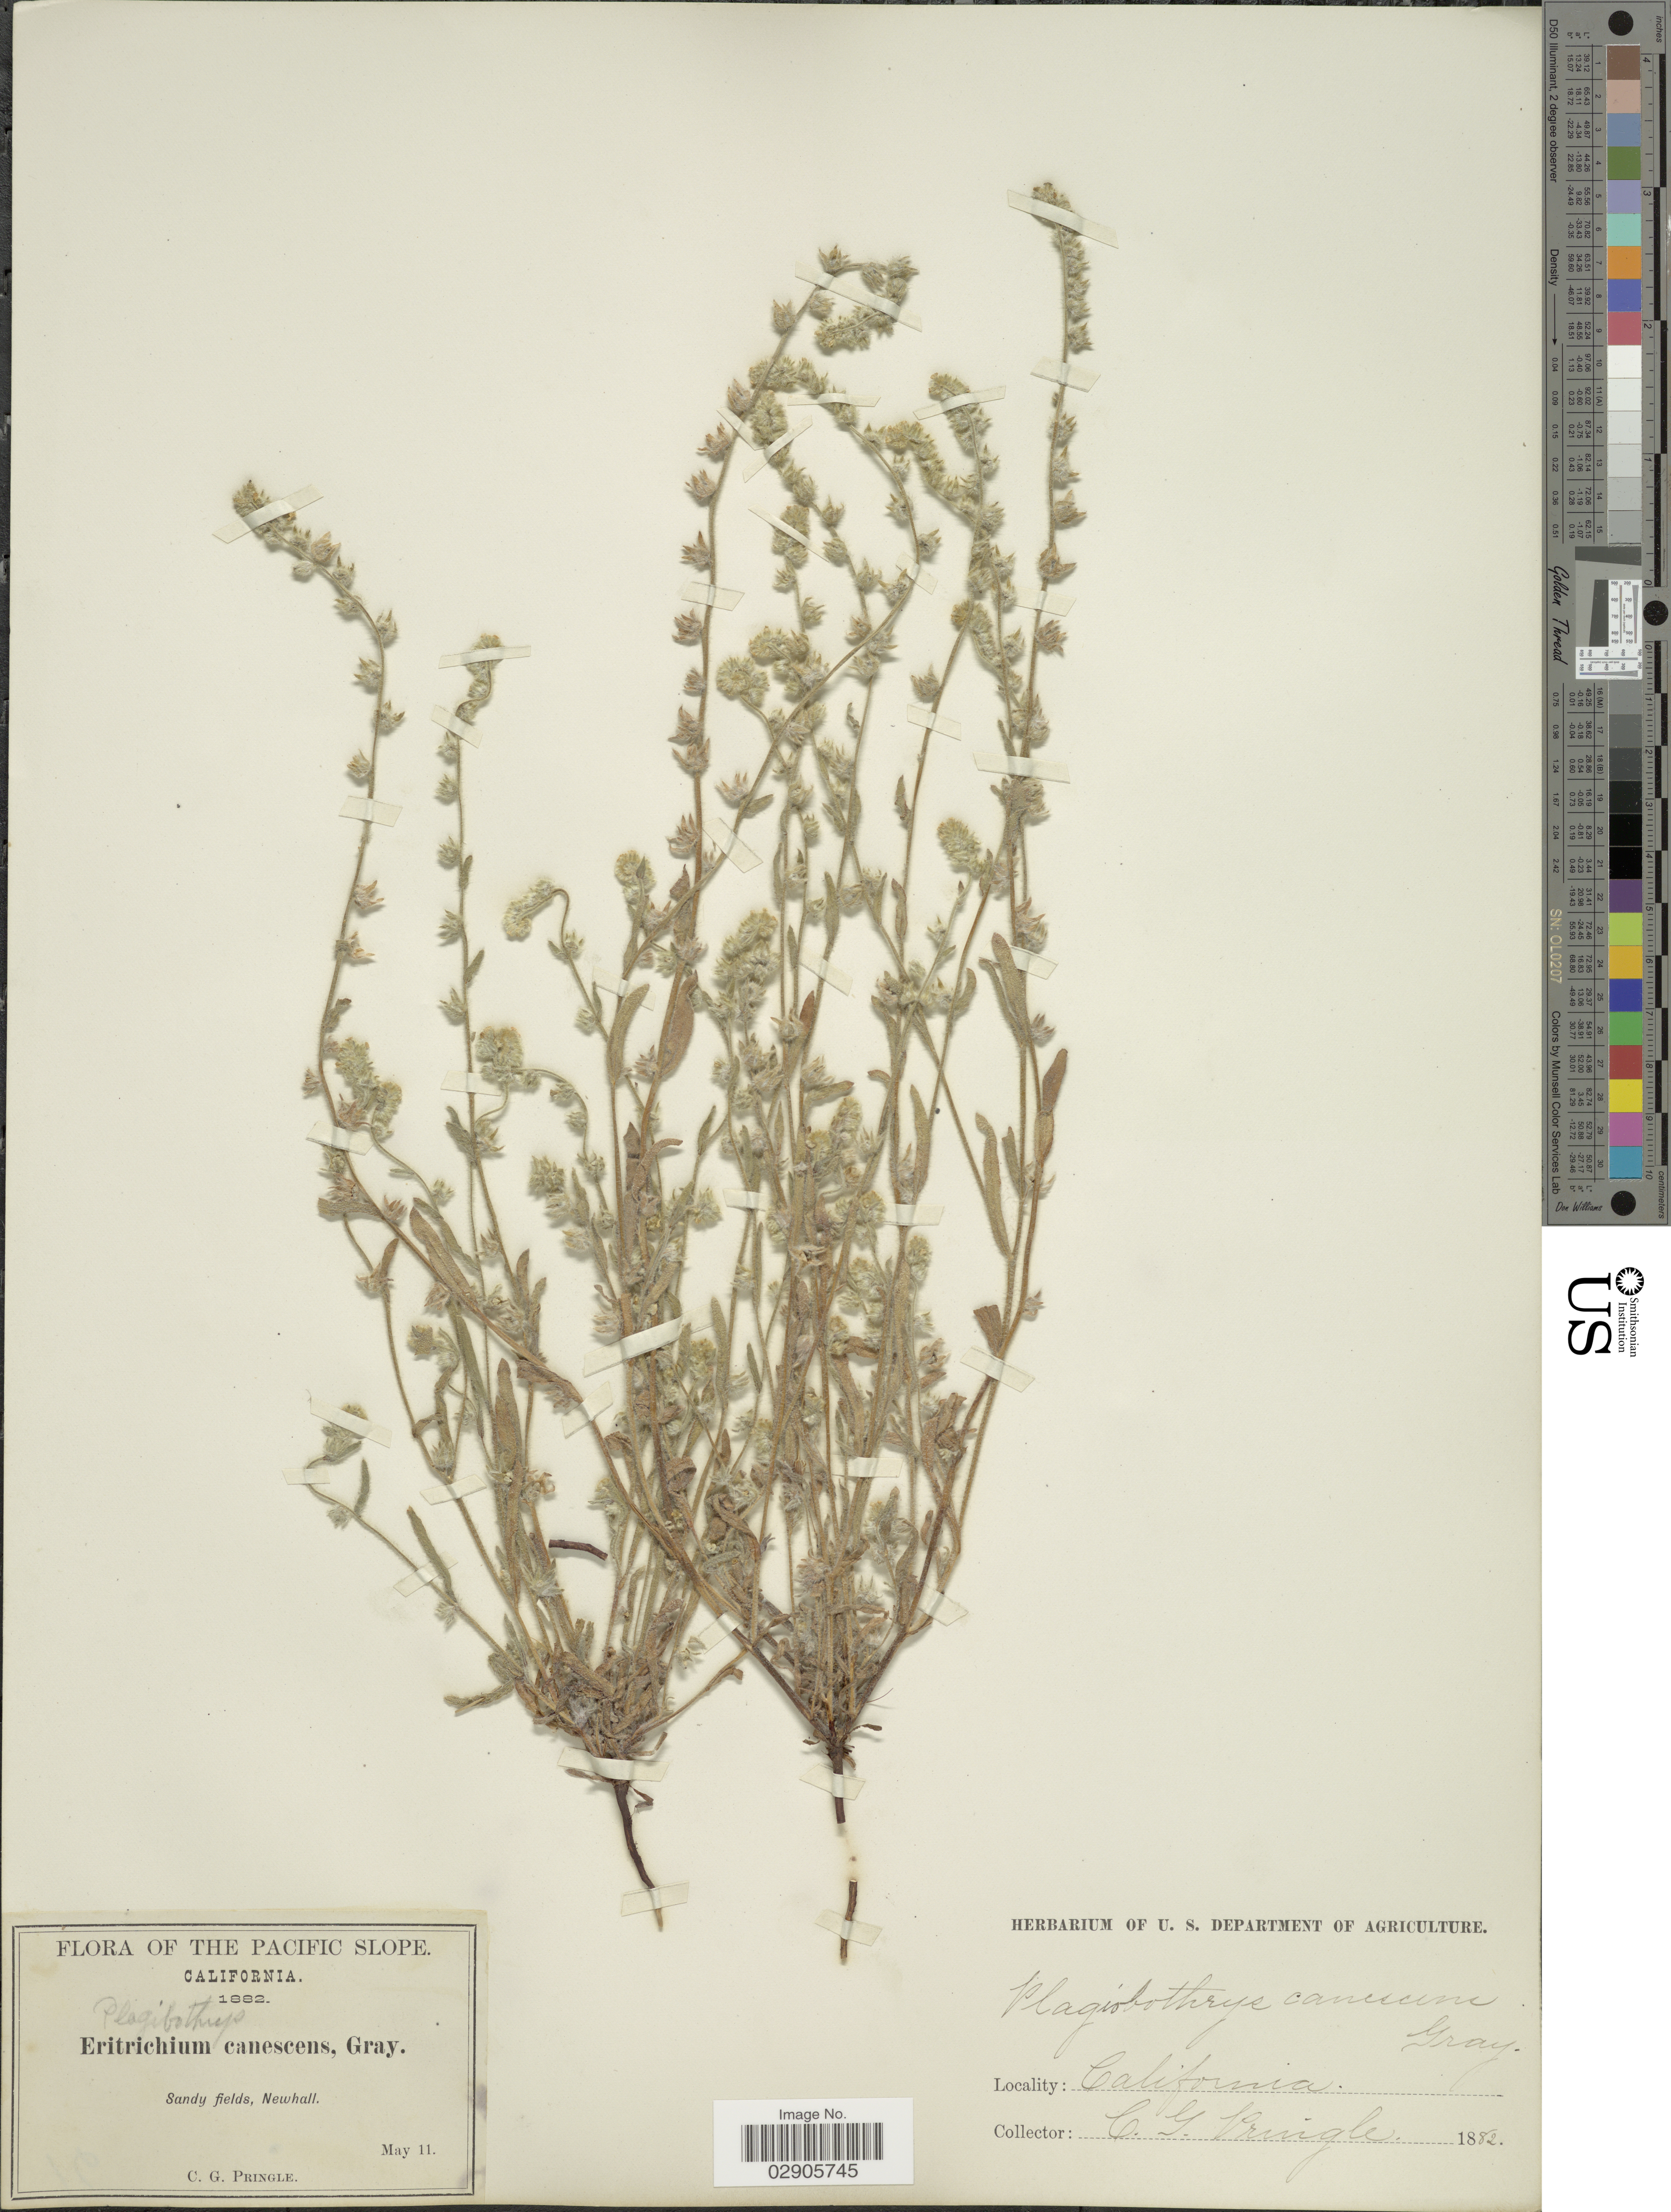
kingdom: Plantae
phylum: Tracheophyta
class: Magnoliopsida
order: Boraginales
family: Boraginaceae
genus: Plagiobothrys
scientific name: Plagiobothrys canescens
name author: Benth.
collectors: C. G. Pringle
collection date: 1882-05-11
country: United States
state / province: California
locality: The Pacific Slope. California. Sandy fields, Newhall.